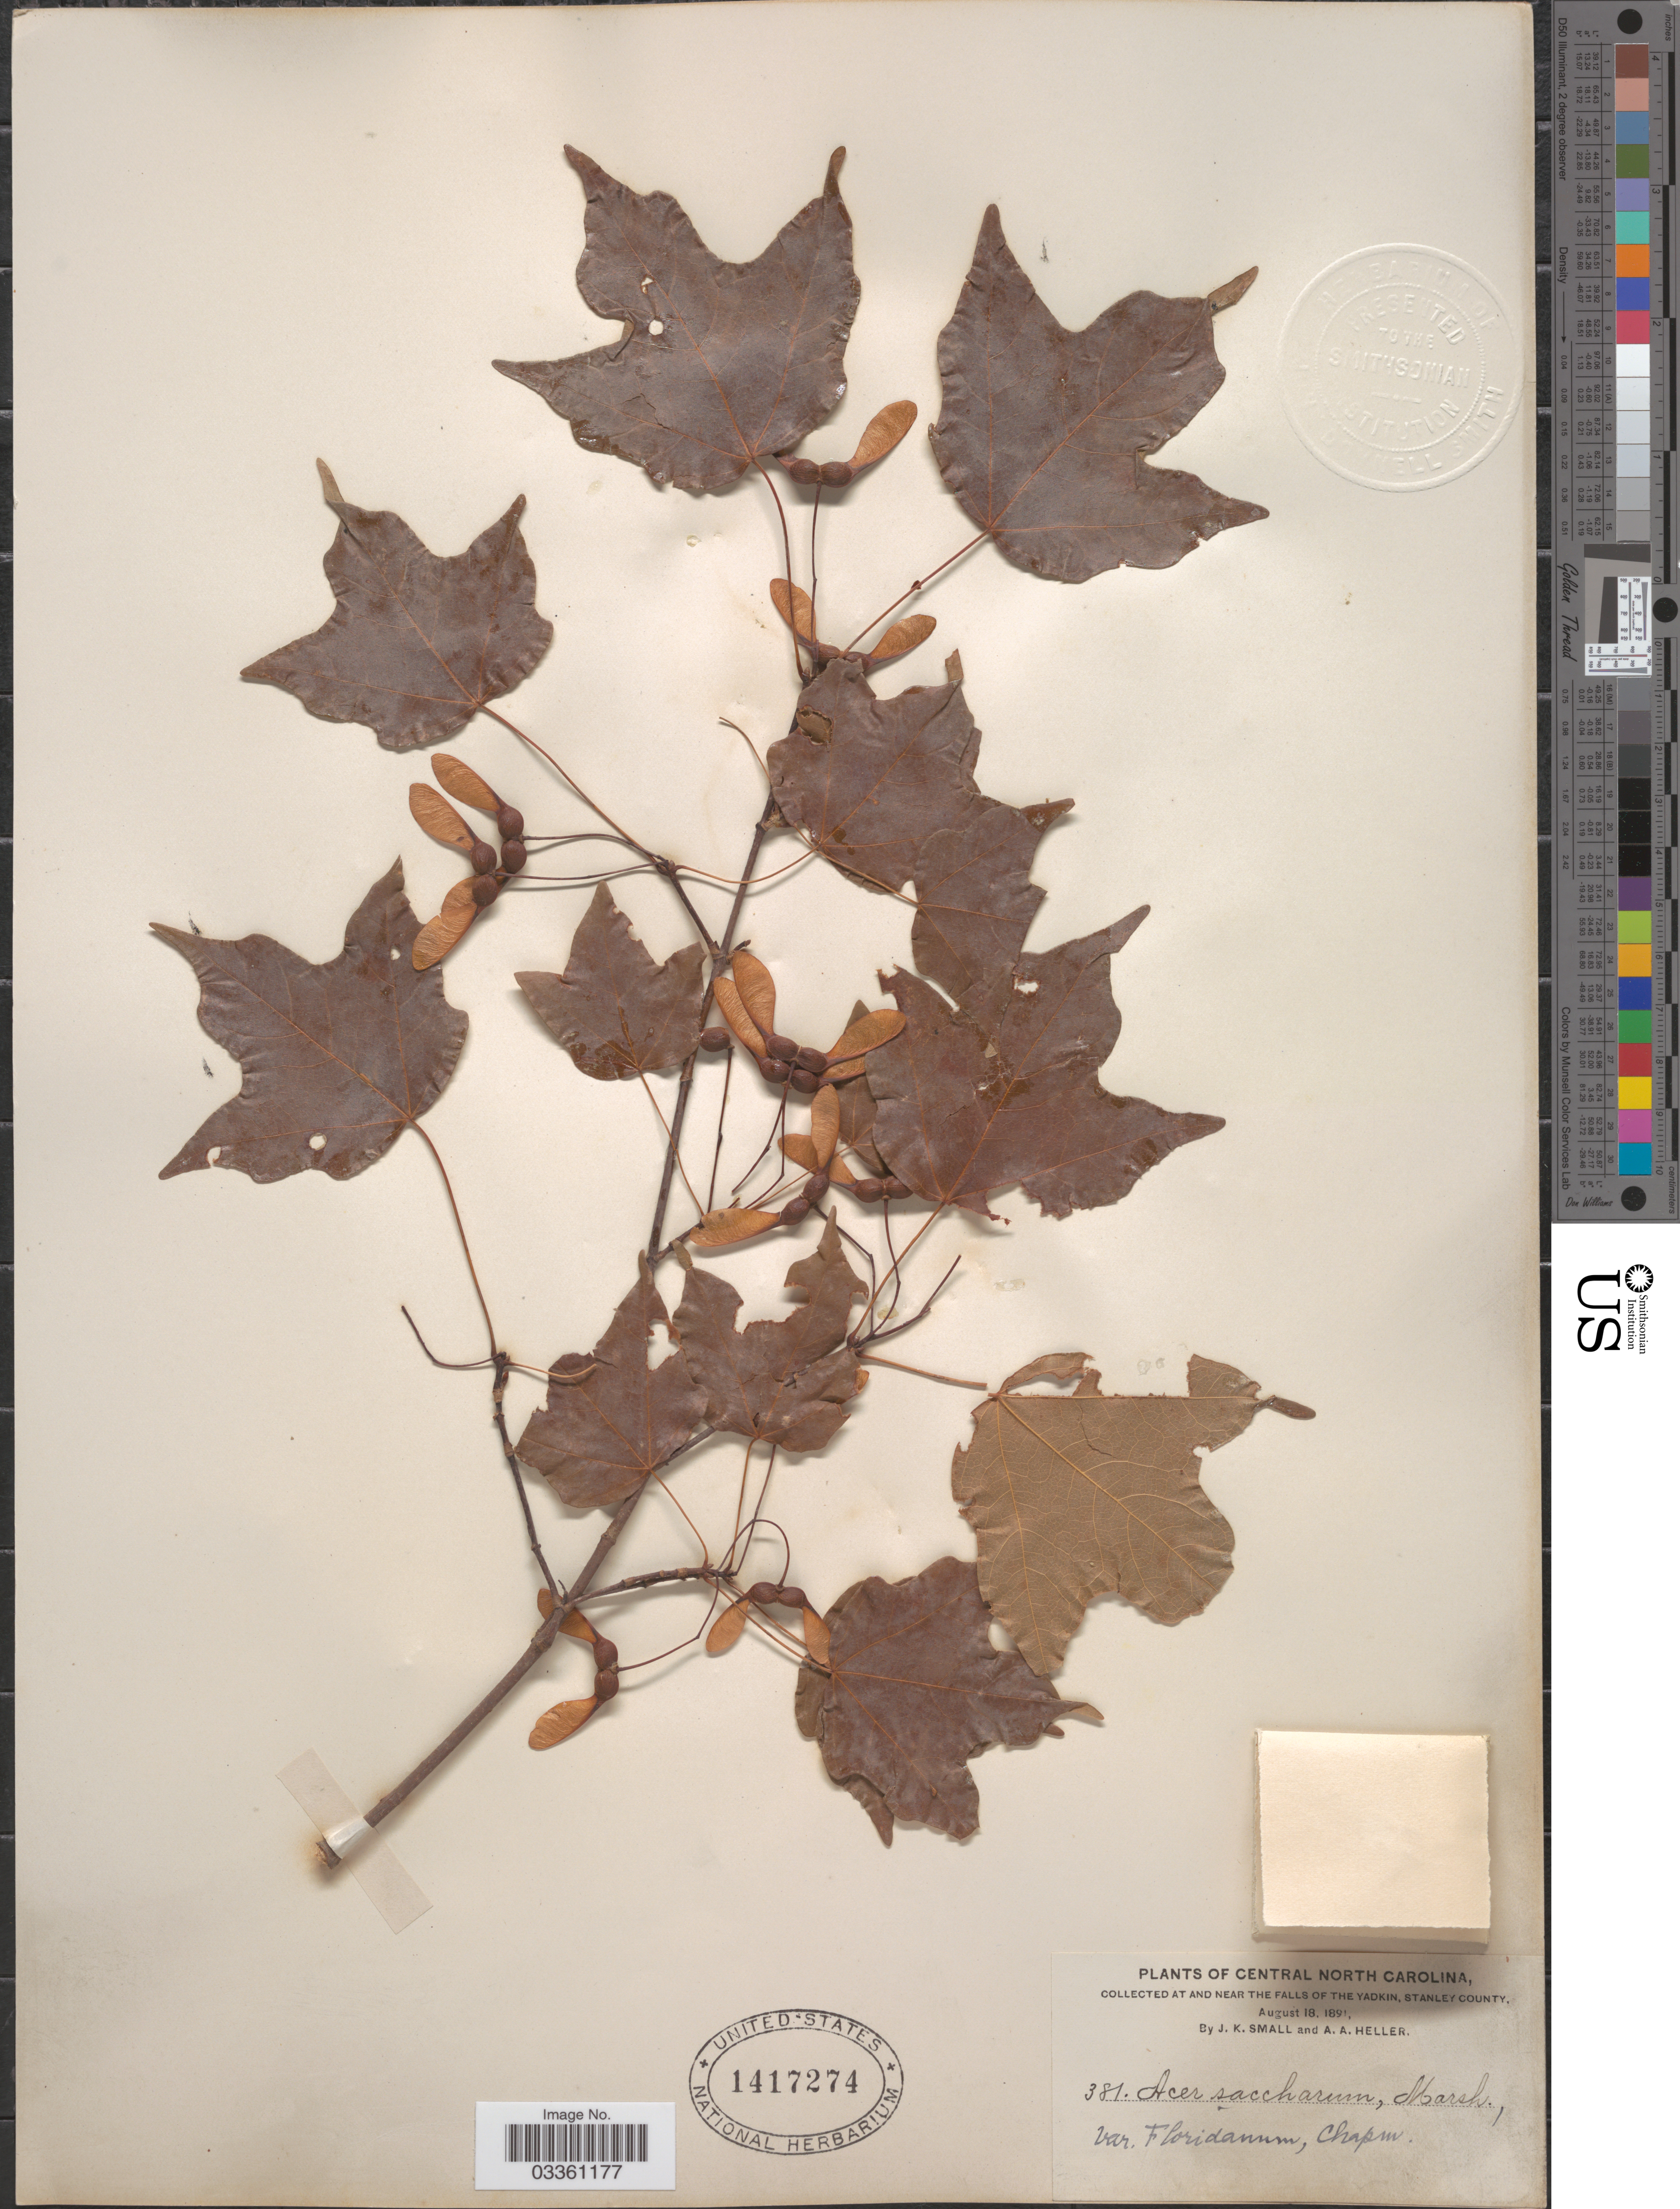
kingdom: Plantae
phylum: Tracheophyta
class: Magnoliopsida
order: Sapindales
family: Sapindaceae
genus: Acer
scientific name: Acer saccharum subsp. leucoderme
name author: (Small) Desmarais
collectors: J. K. Small & A. A. Heller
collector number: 381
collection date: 1891-08-18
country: United States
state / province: North Carolina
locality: Central North Carolina. At and near the Falls of the Yadkin, Stanley County.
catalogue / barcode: US 1417274